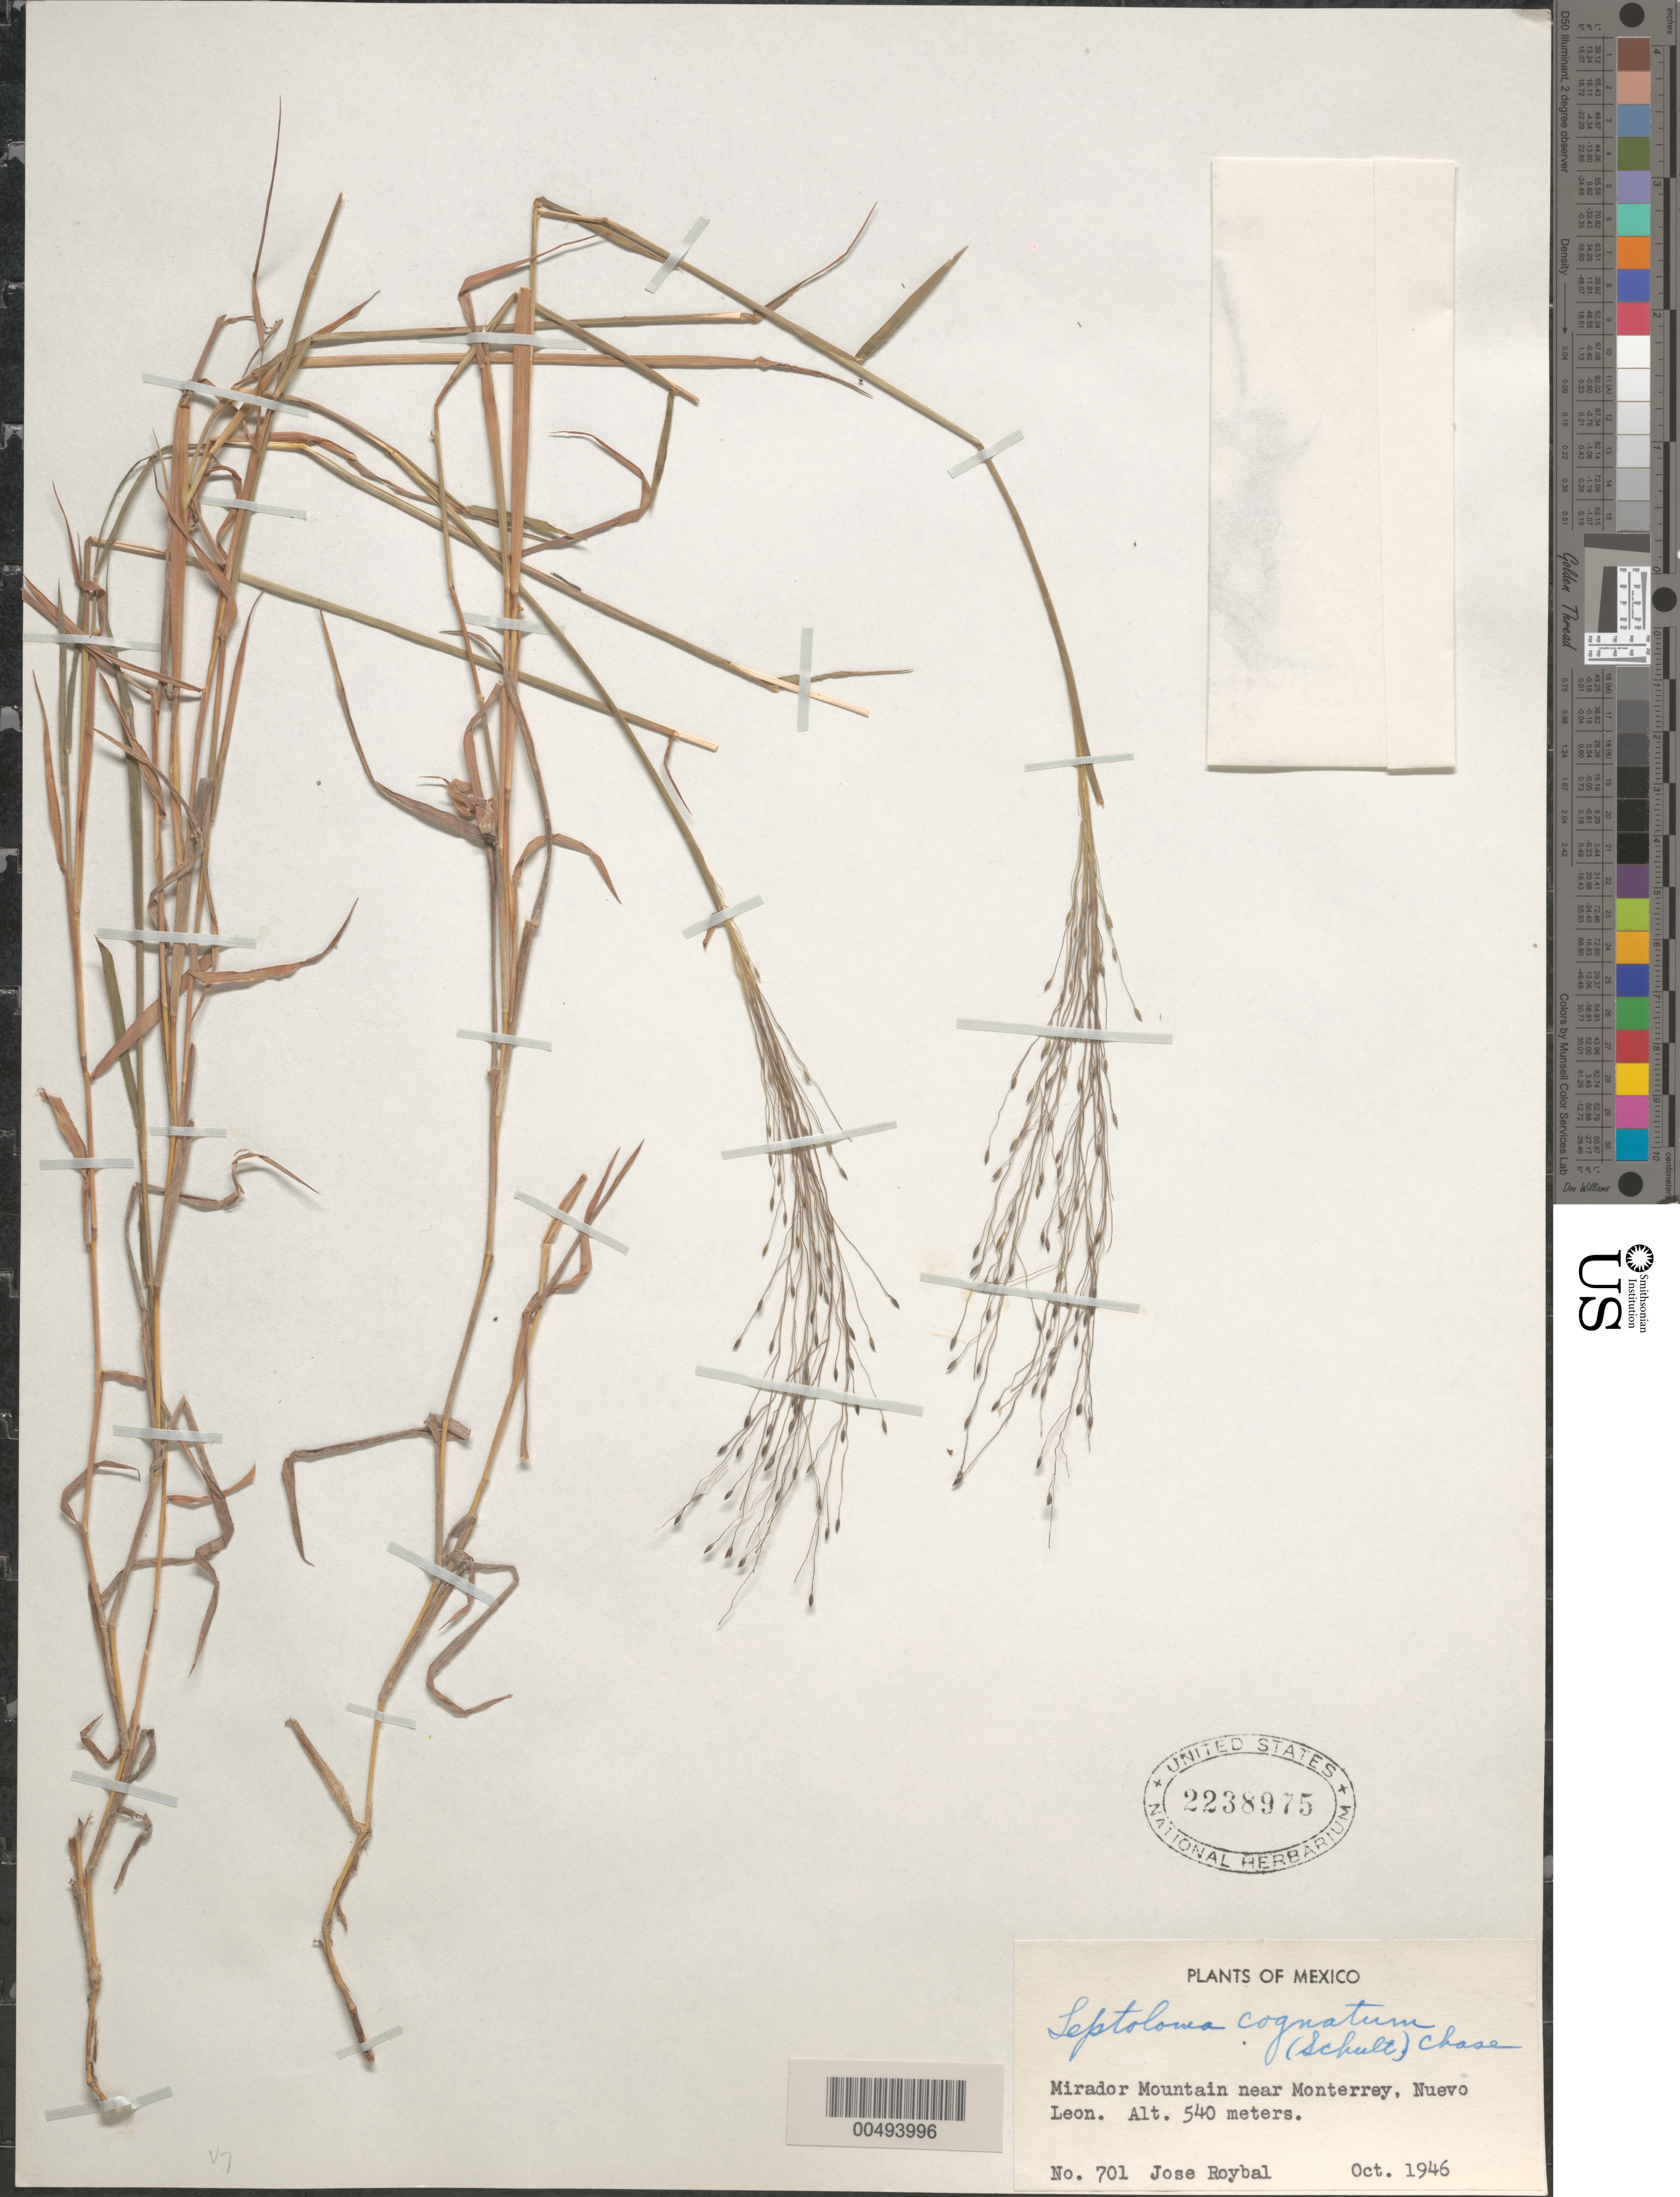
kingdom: Plantae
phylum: Tracheophyta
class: Liliopsida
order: Poales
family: Poaceae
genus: Leptoloma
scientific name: Leptoloma cognatum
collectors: J. J. Roybal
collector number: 701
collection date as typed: Oct 1946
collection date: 1946-10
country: Mexico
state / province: Nuevo León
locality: Mirador Mtn near Monterrey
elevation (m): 540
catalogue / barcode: US 2238975